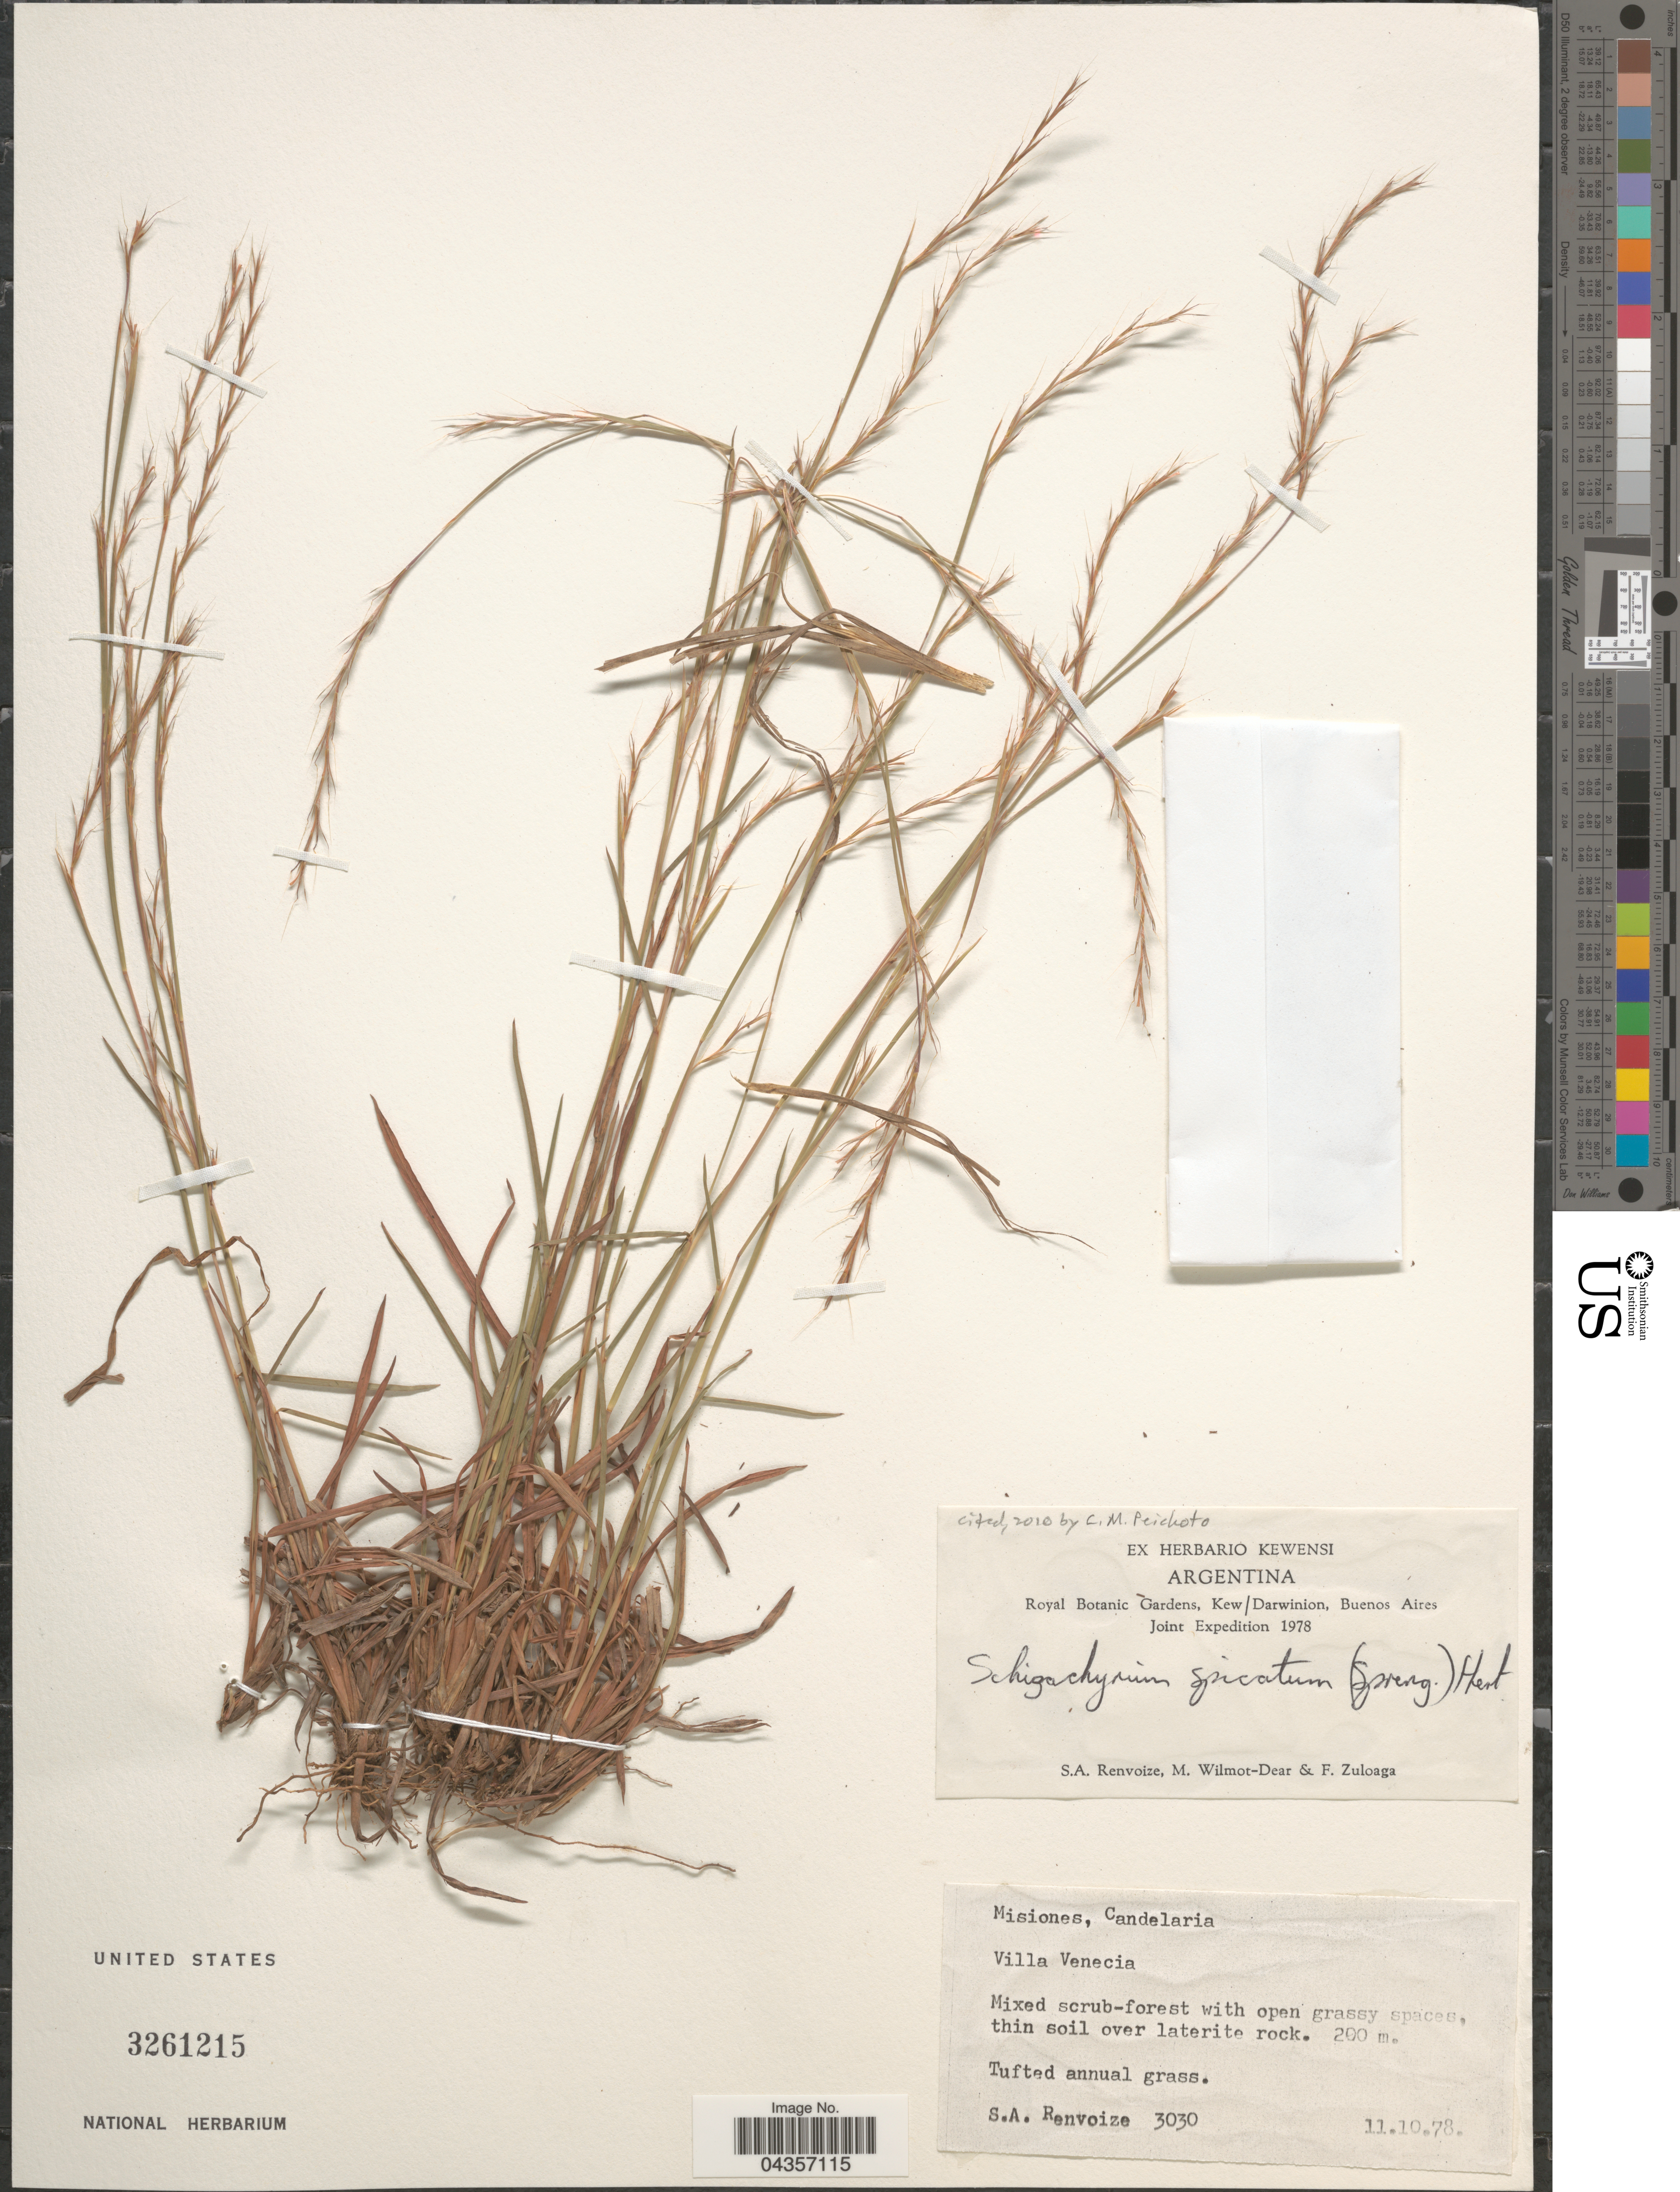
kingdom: Plantae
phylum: Tracheophyta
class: Liliopsida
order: Poales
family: Poaceae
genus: Schizachyrium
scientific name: Schizachyrium spicatum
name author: (Spreng.) Wipff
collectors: S. A. Renvoize, M. Wilmot-Dear & F. Zuloaga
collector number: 3030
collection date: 1978-10-11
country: Argentina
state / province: Misiones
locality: Royal Botanic Gardens, Kew/Darwinion, Buenos Aires Joint Expedition 1978. Candelaria. Villa Venecia.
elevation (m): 200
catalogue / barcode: US 3261215